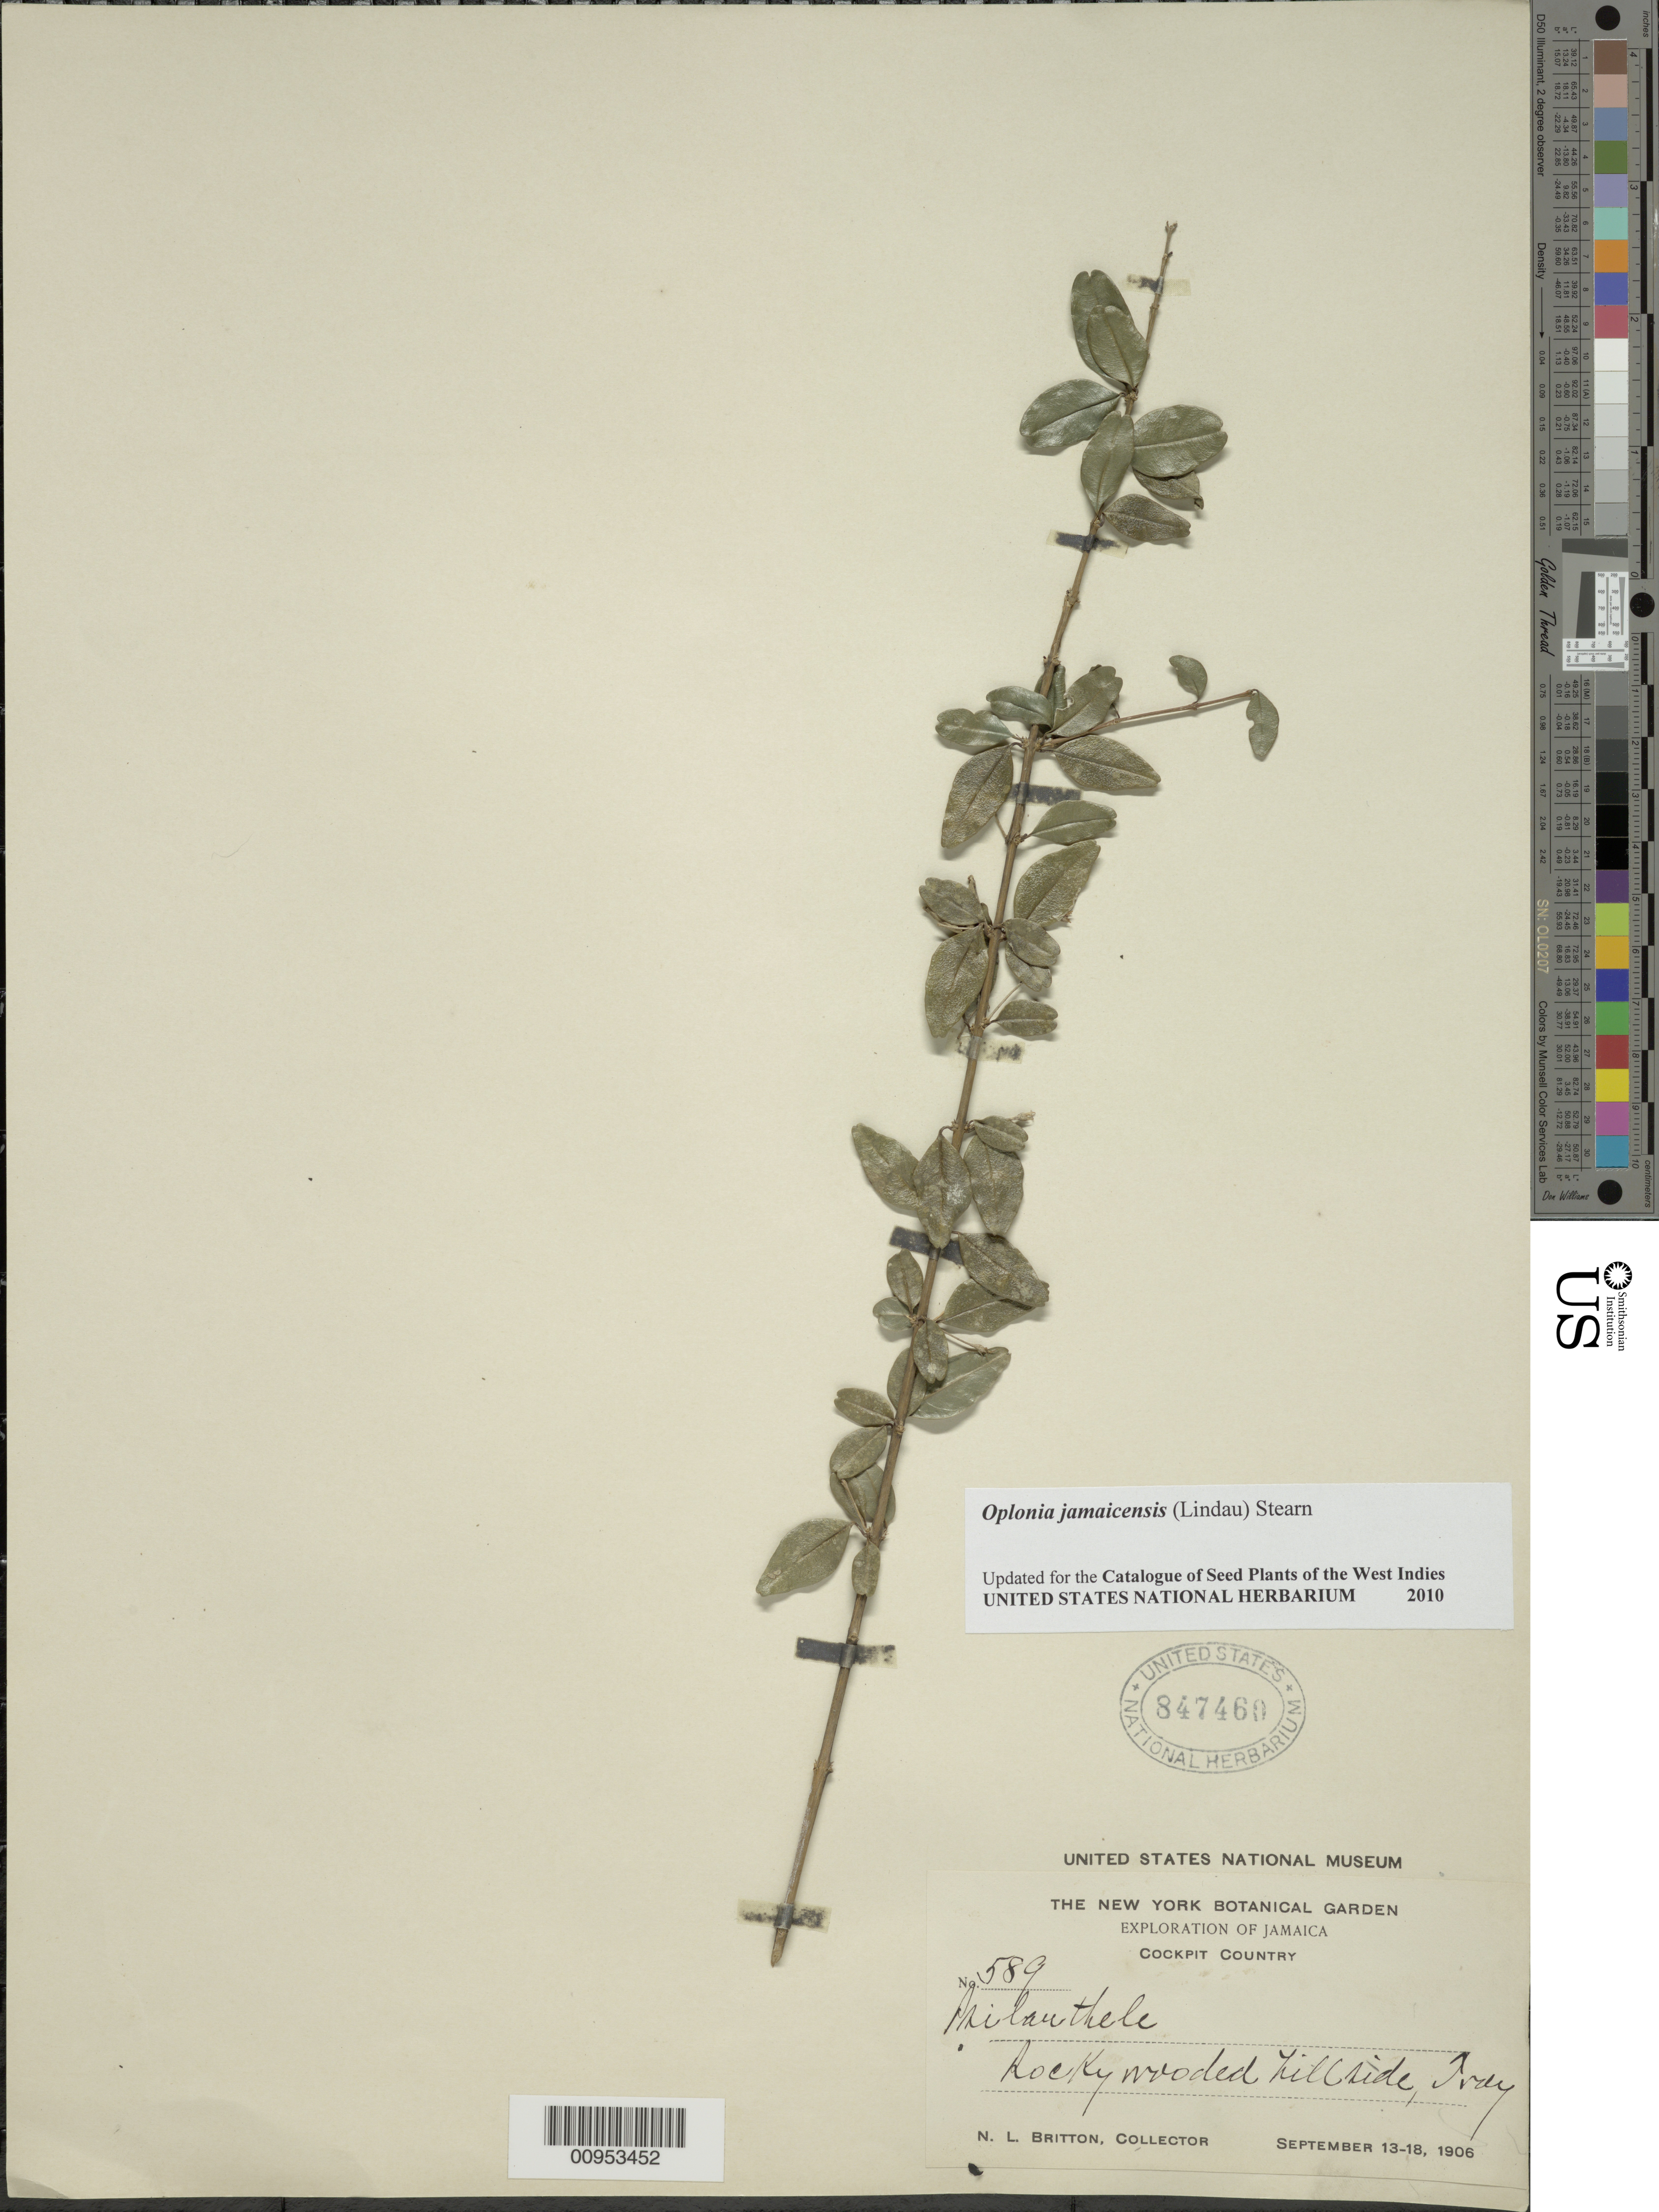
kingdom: Plantae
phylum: Tracheophyta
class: Magnoliopsida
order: Lamiales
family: Acanthaceae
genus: Oplonia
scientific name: Oplonia jamaicensis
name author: (Lindau) Stearn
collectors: N. Britton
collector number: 589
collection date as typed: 13 Sep 1906 to 18 Sep 1906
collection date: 1906-09-13/1906-09-18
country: Jamaica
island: Jamaica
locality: Cockpit Country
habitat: Rocky wooded hillside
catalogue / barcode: US 847460